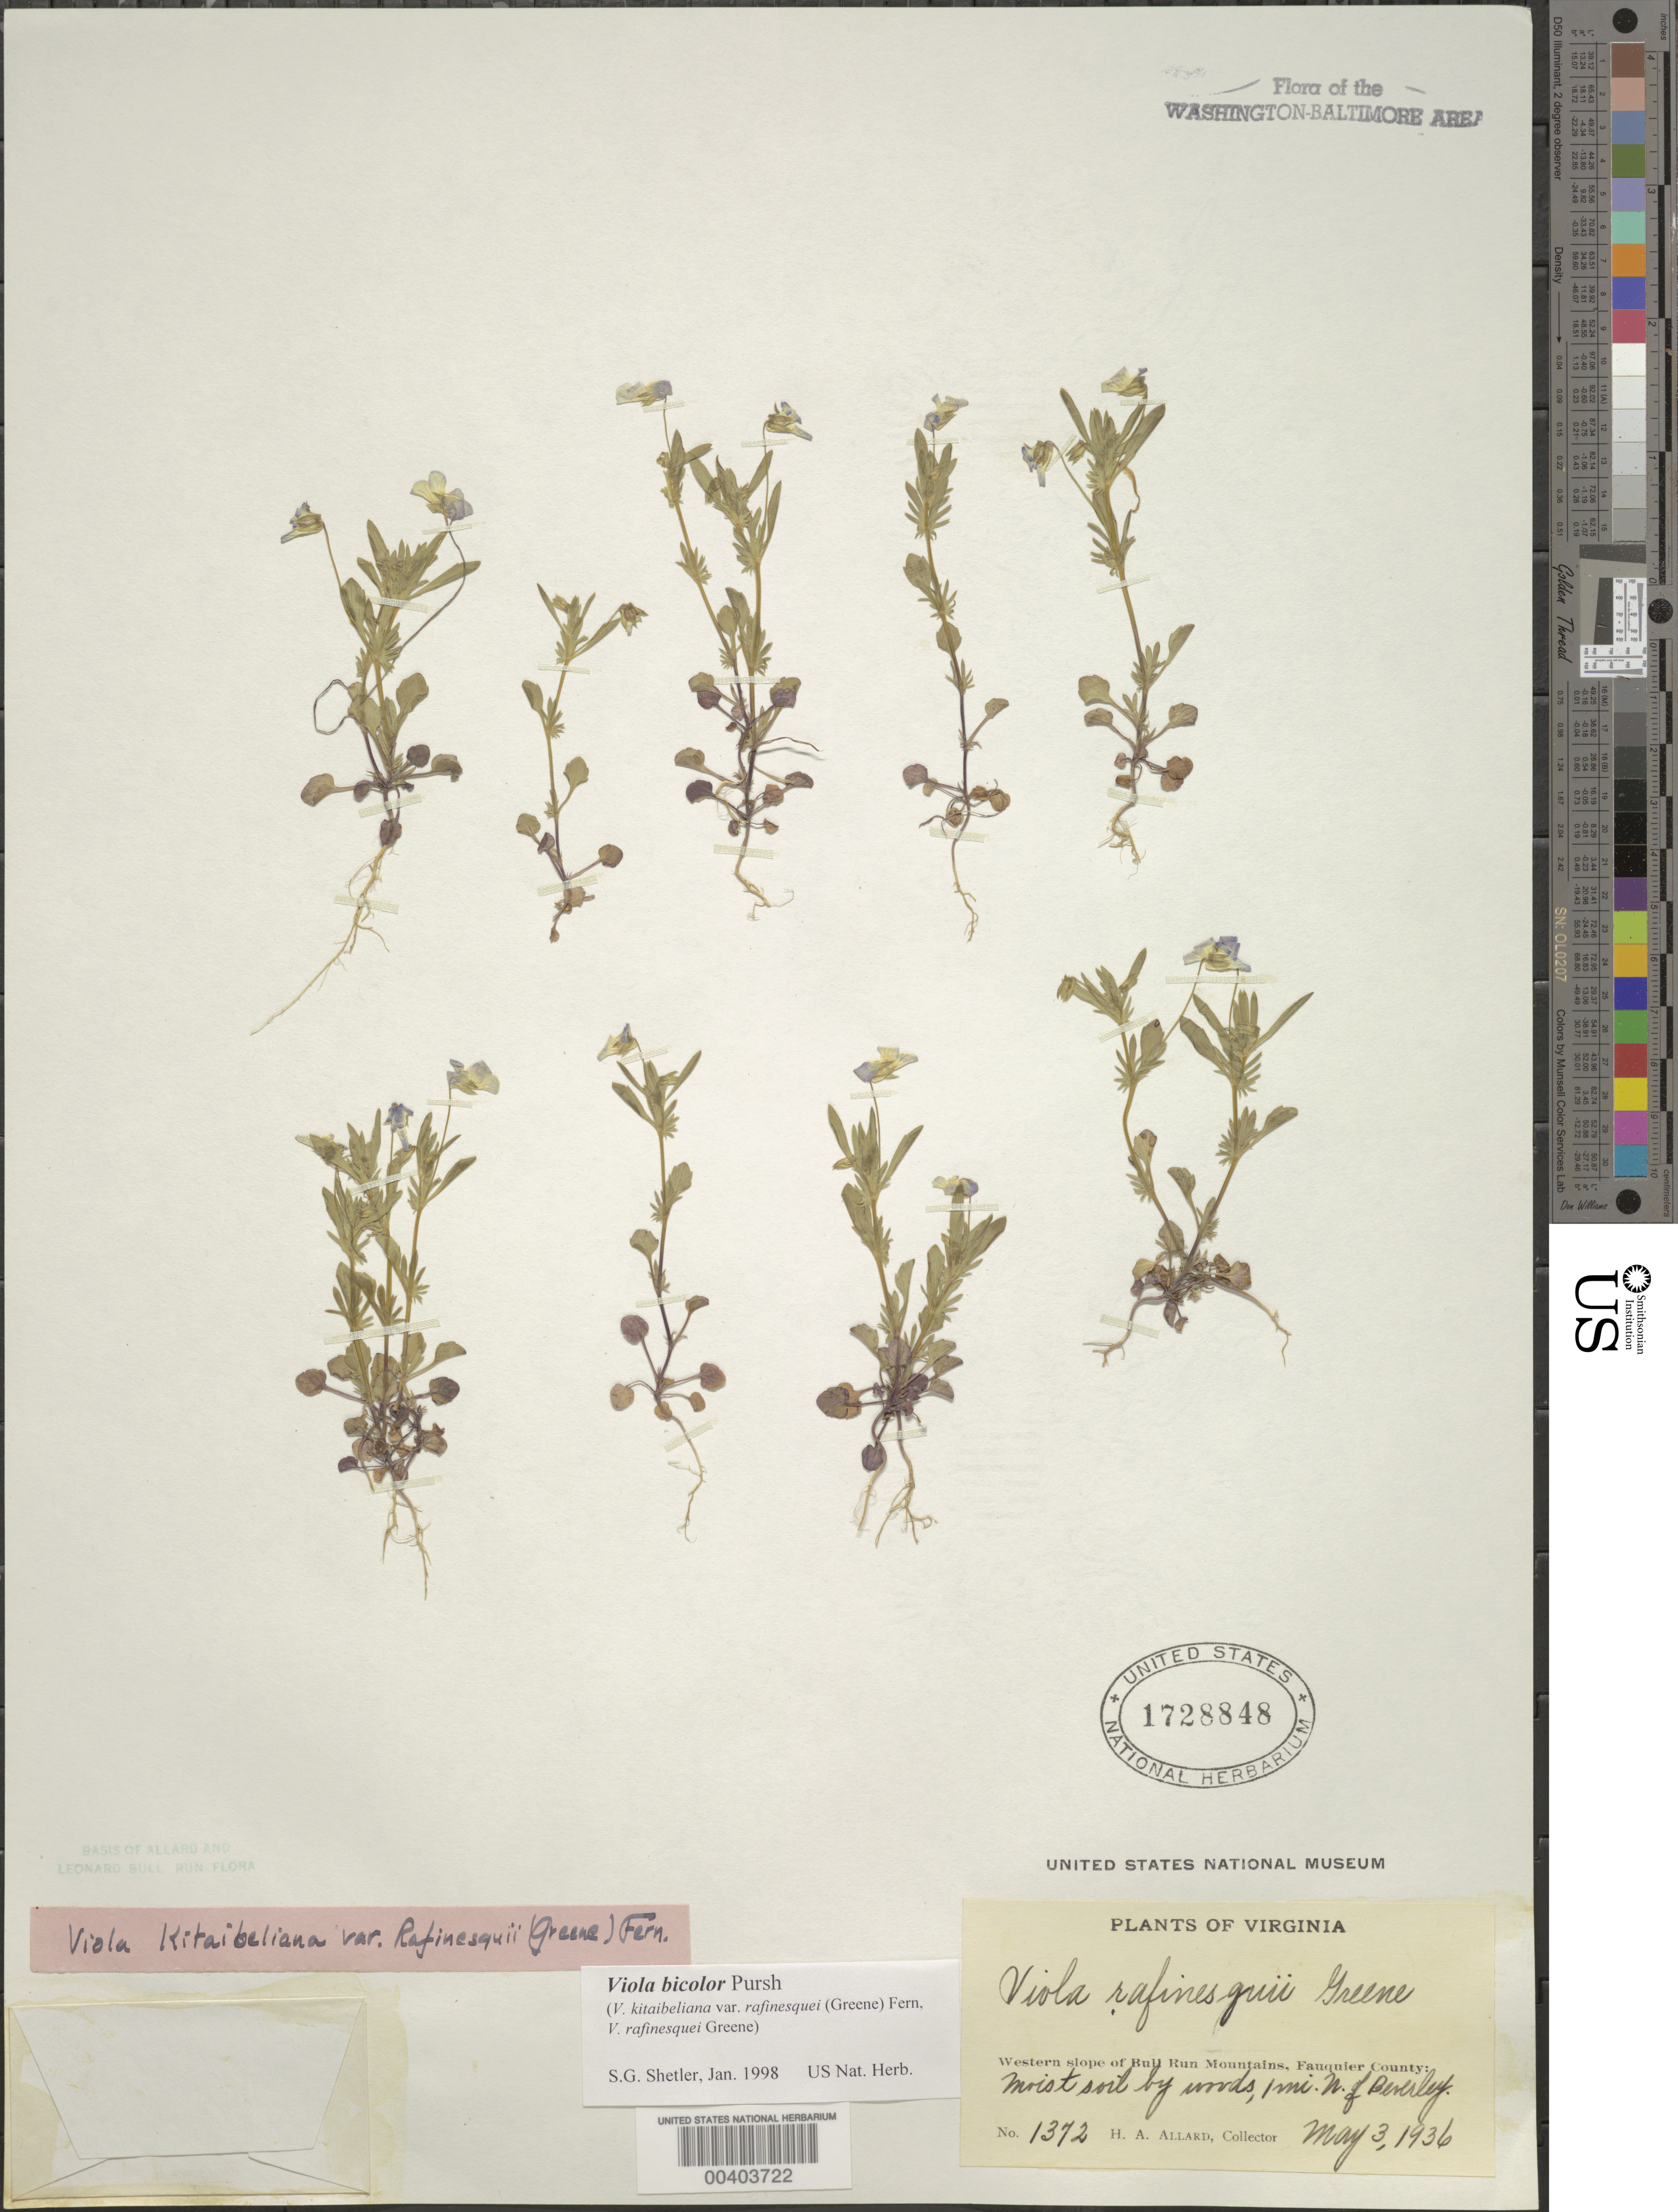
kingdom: Plantae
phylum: Tracheophyta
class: Magnoliopsida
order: Malpighiales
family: Violaceae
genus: Viola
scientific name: Viola bicolor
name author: Pursh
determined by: Shetler, Stanwyn G., (US), NMNH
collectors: H. A. Allard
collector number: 1372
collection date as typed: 03 May 1936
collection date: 1936-05-03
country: United States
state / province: Virginia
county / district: Fauquier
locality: North of Beverley Bull Run Mts.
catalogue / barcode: US 1728848